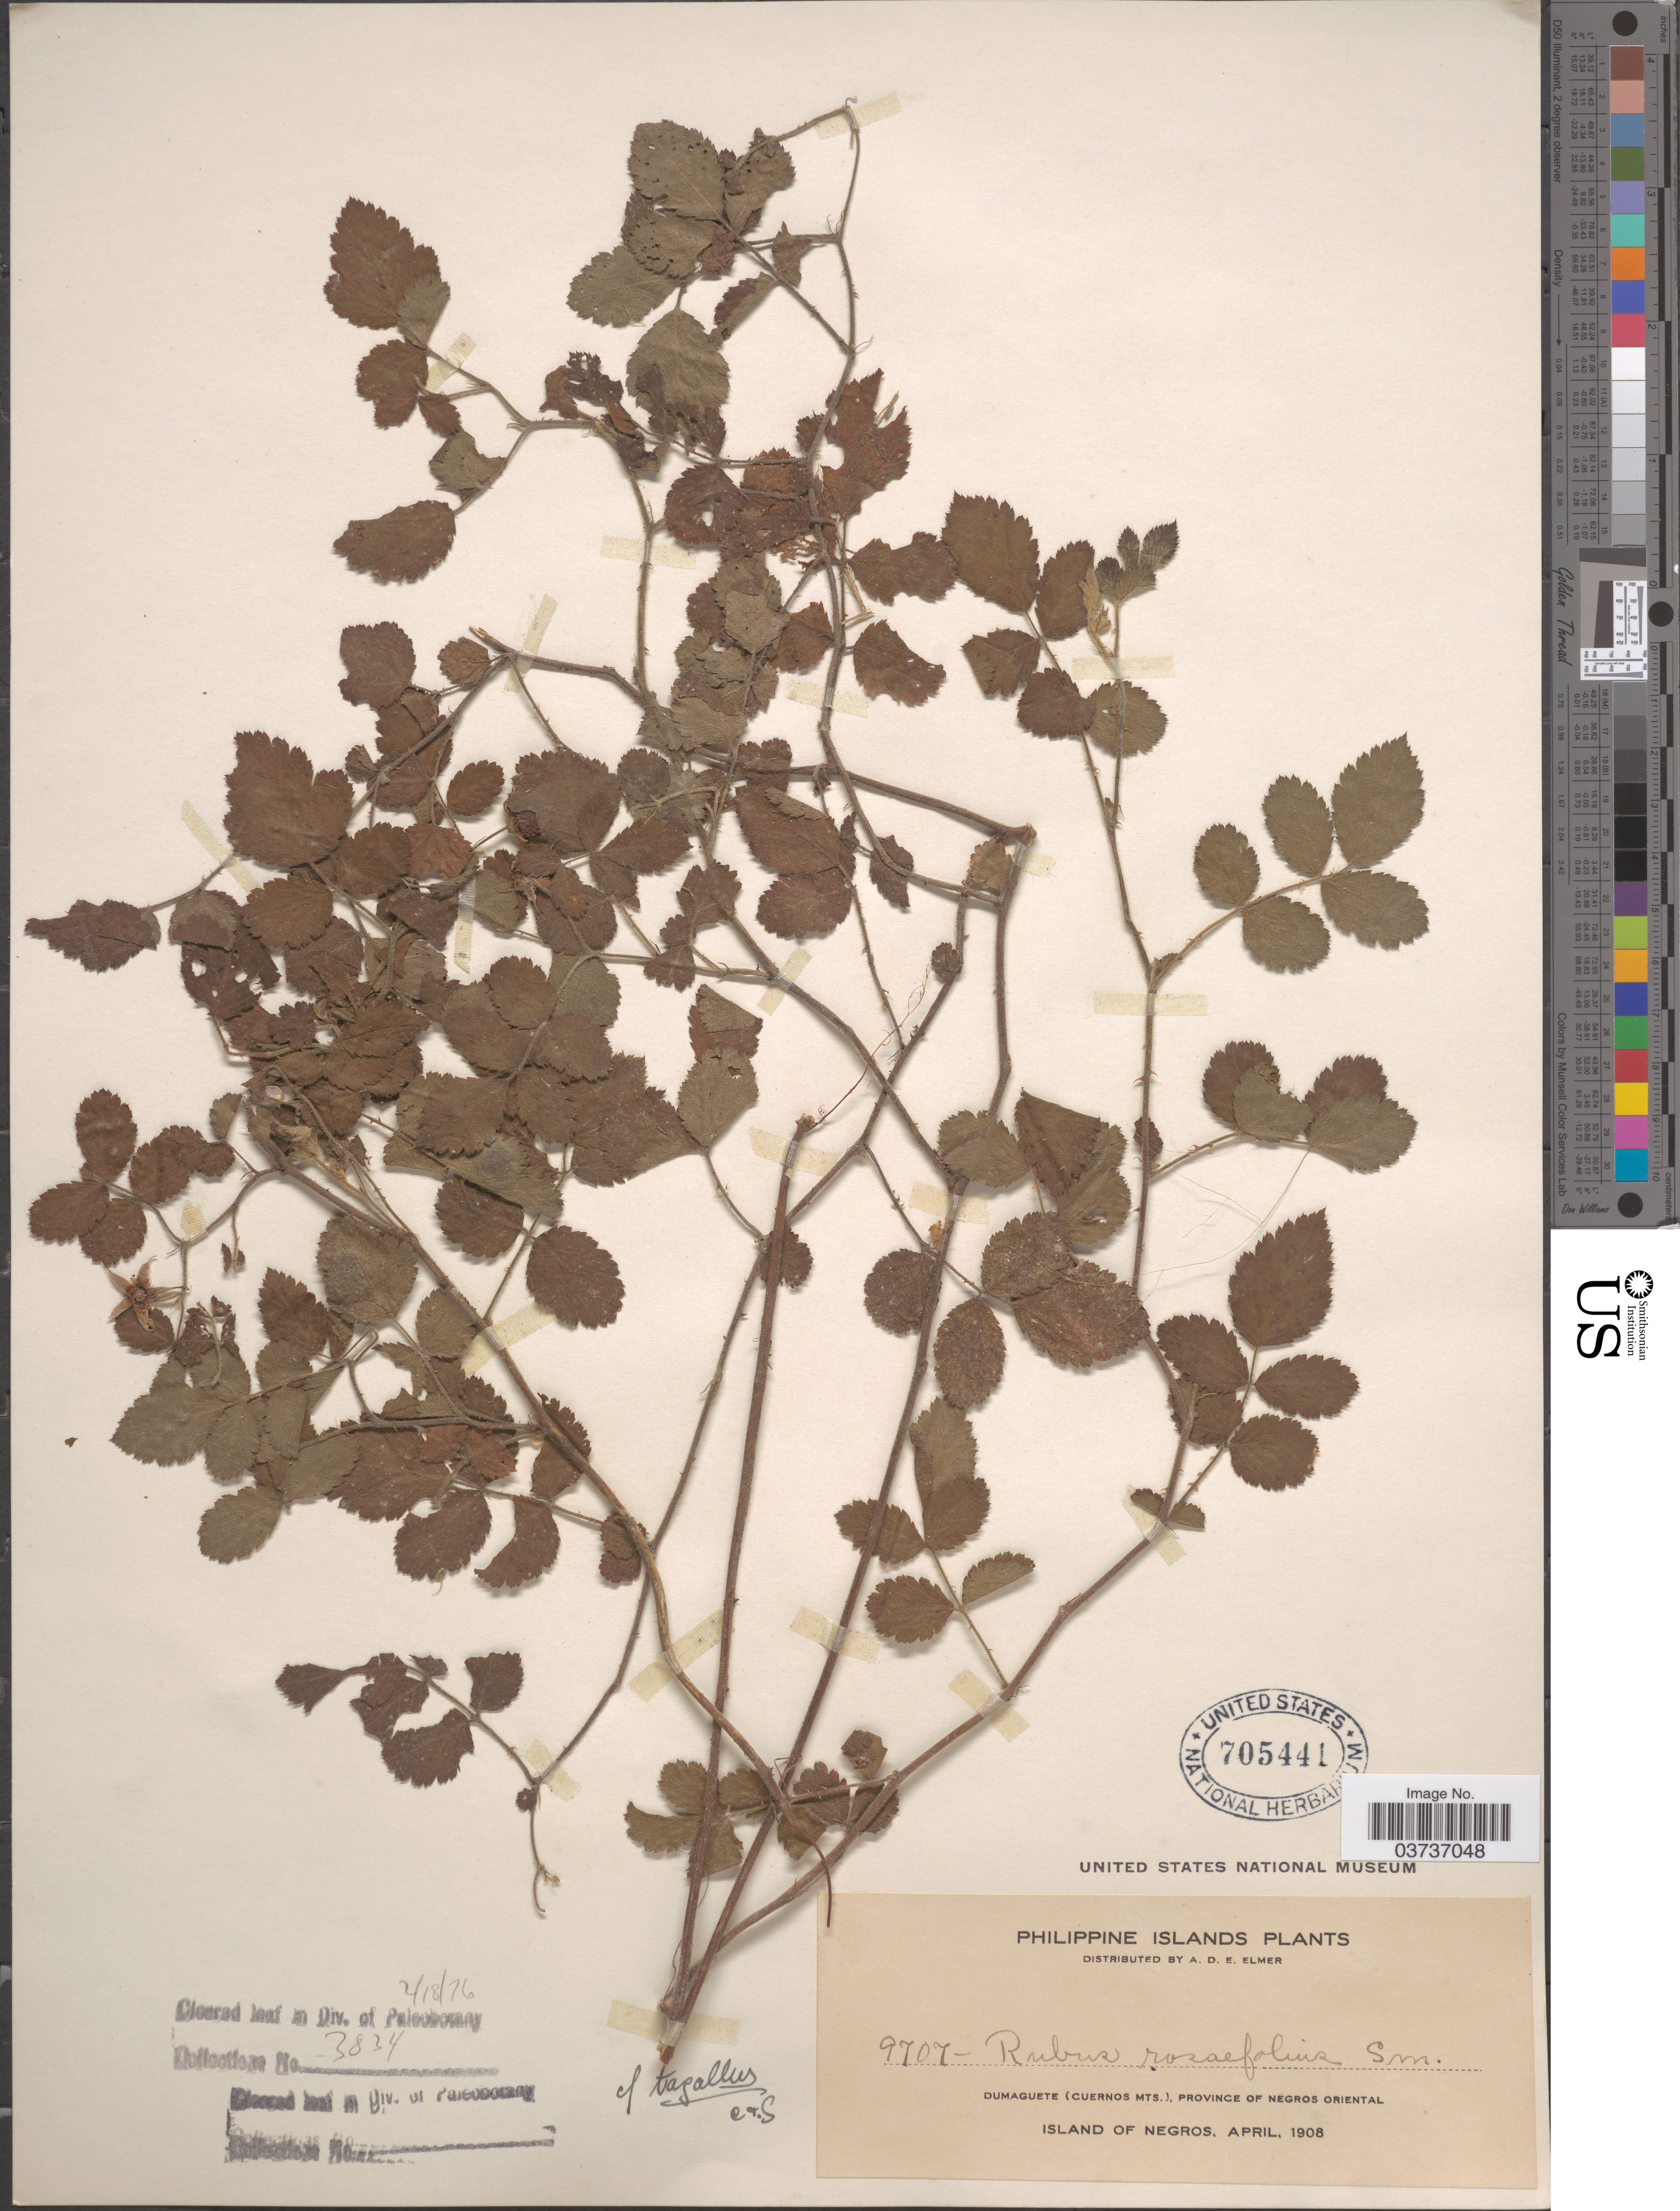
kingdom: Plantae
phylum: Tracheophyta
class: Magnoliopsida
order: Rosales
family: Rosaceae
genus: Rubus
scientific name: Rubus rosaefolius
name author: Sm.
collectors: A. D. E. Elmer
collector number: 9707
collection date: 1908-04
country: Philippines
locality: Philippine Islands. Dumaguete (Cuernos Mts.). Province of Negros Oriental. Island of Negros.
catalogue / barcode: US 705441